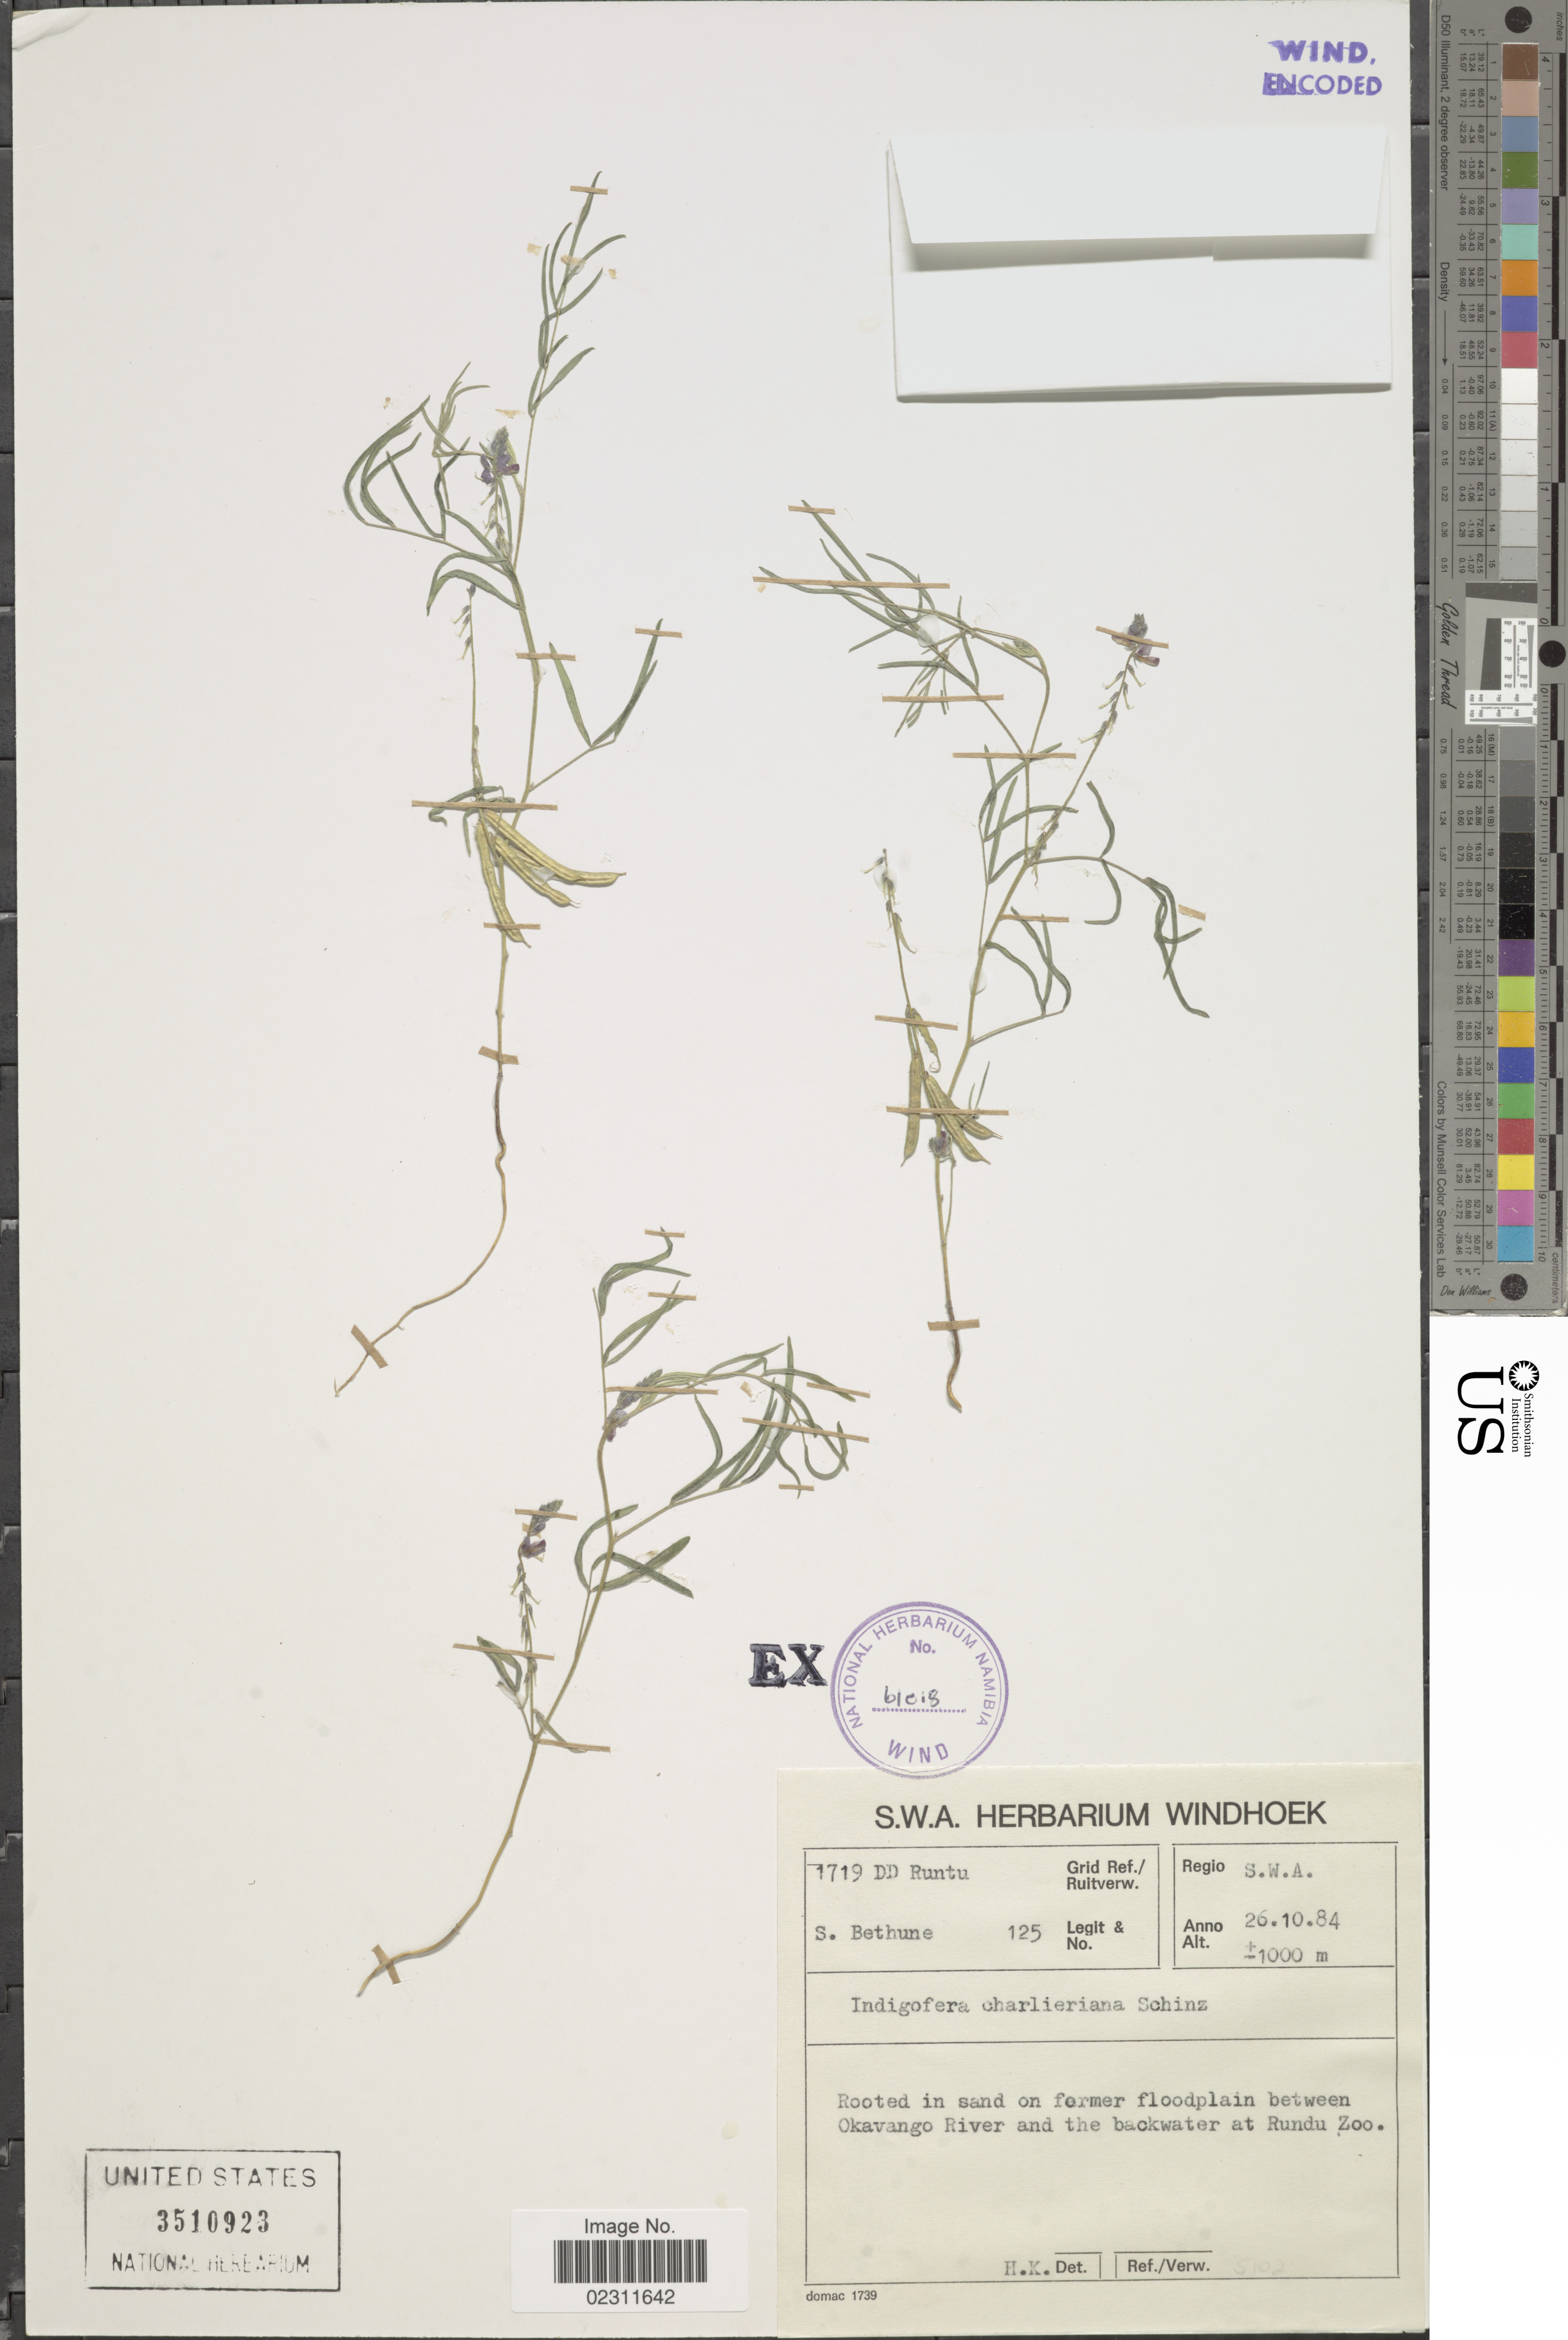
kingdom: Plantae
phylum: Tracheophyta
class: Magnoliopsida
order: Fabales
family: Fabaceae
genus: Indigofera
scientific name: Indigofera charlierana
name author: Schinz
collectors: S. Bethune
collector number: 125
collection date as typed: Transcribed d/m/y: 26/10/84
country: Namibia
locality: S.W.A., between Okavango River and the backwater at Rundu Zoo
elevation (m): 1000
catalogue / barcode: US 3510923